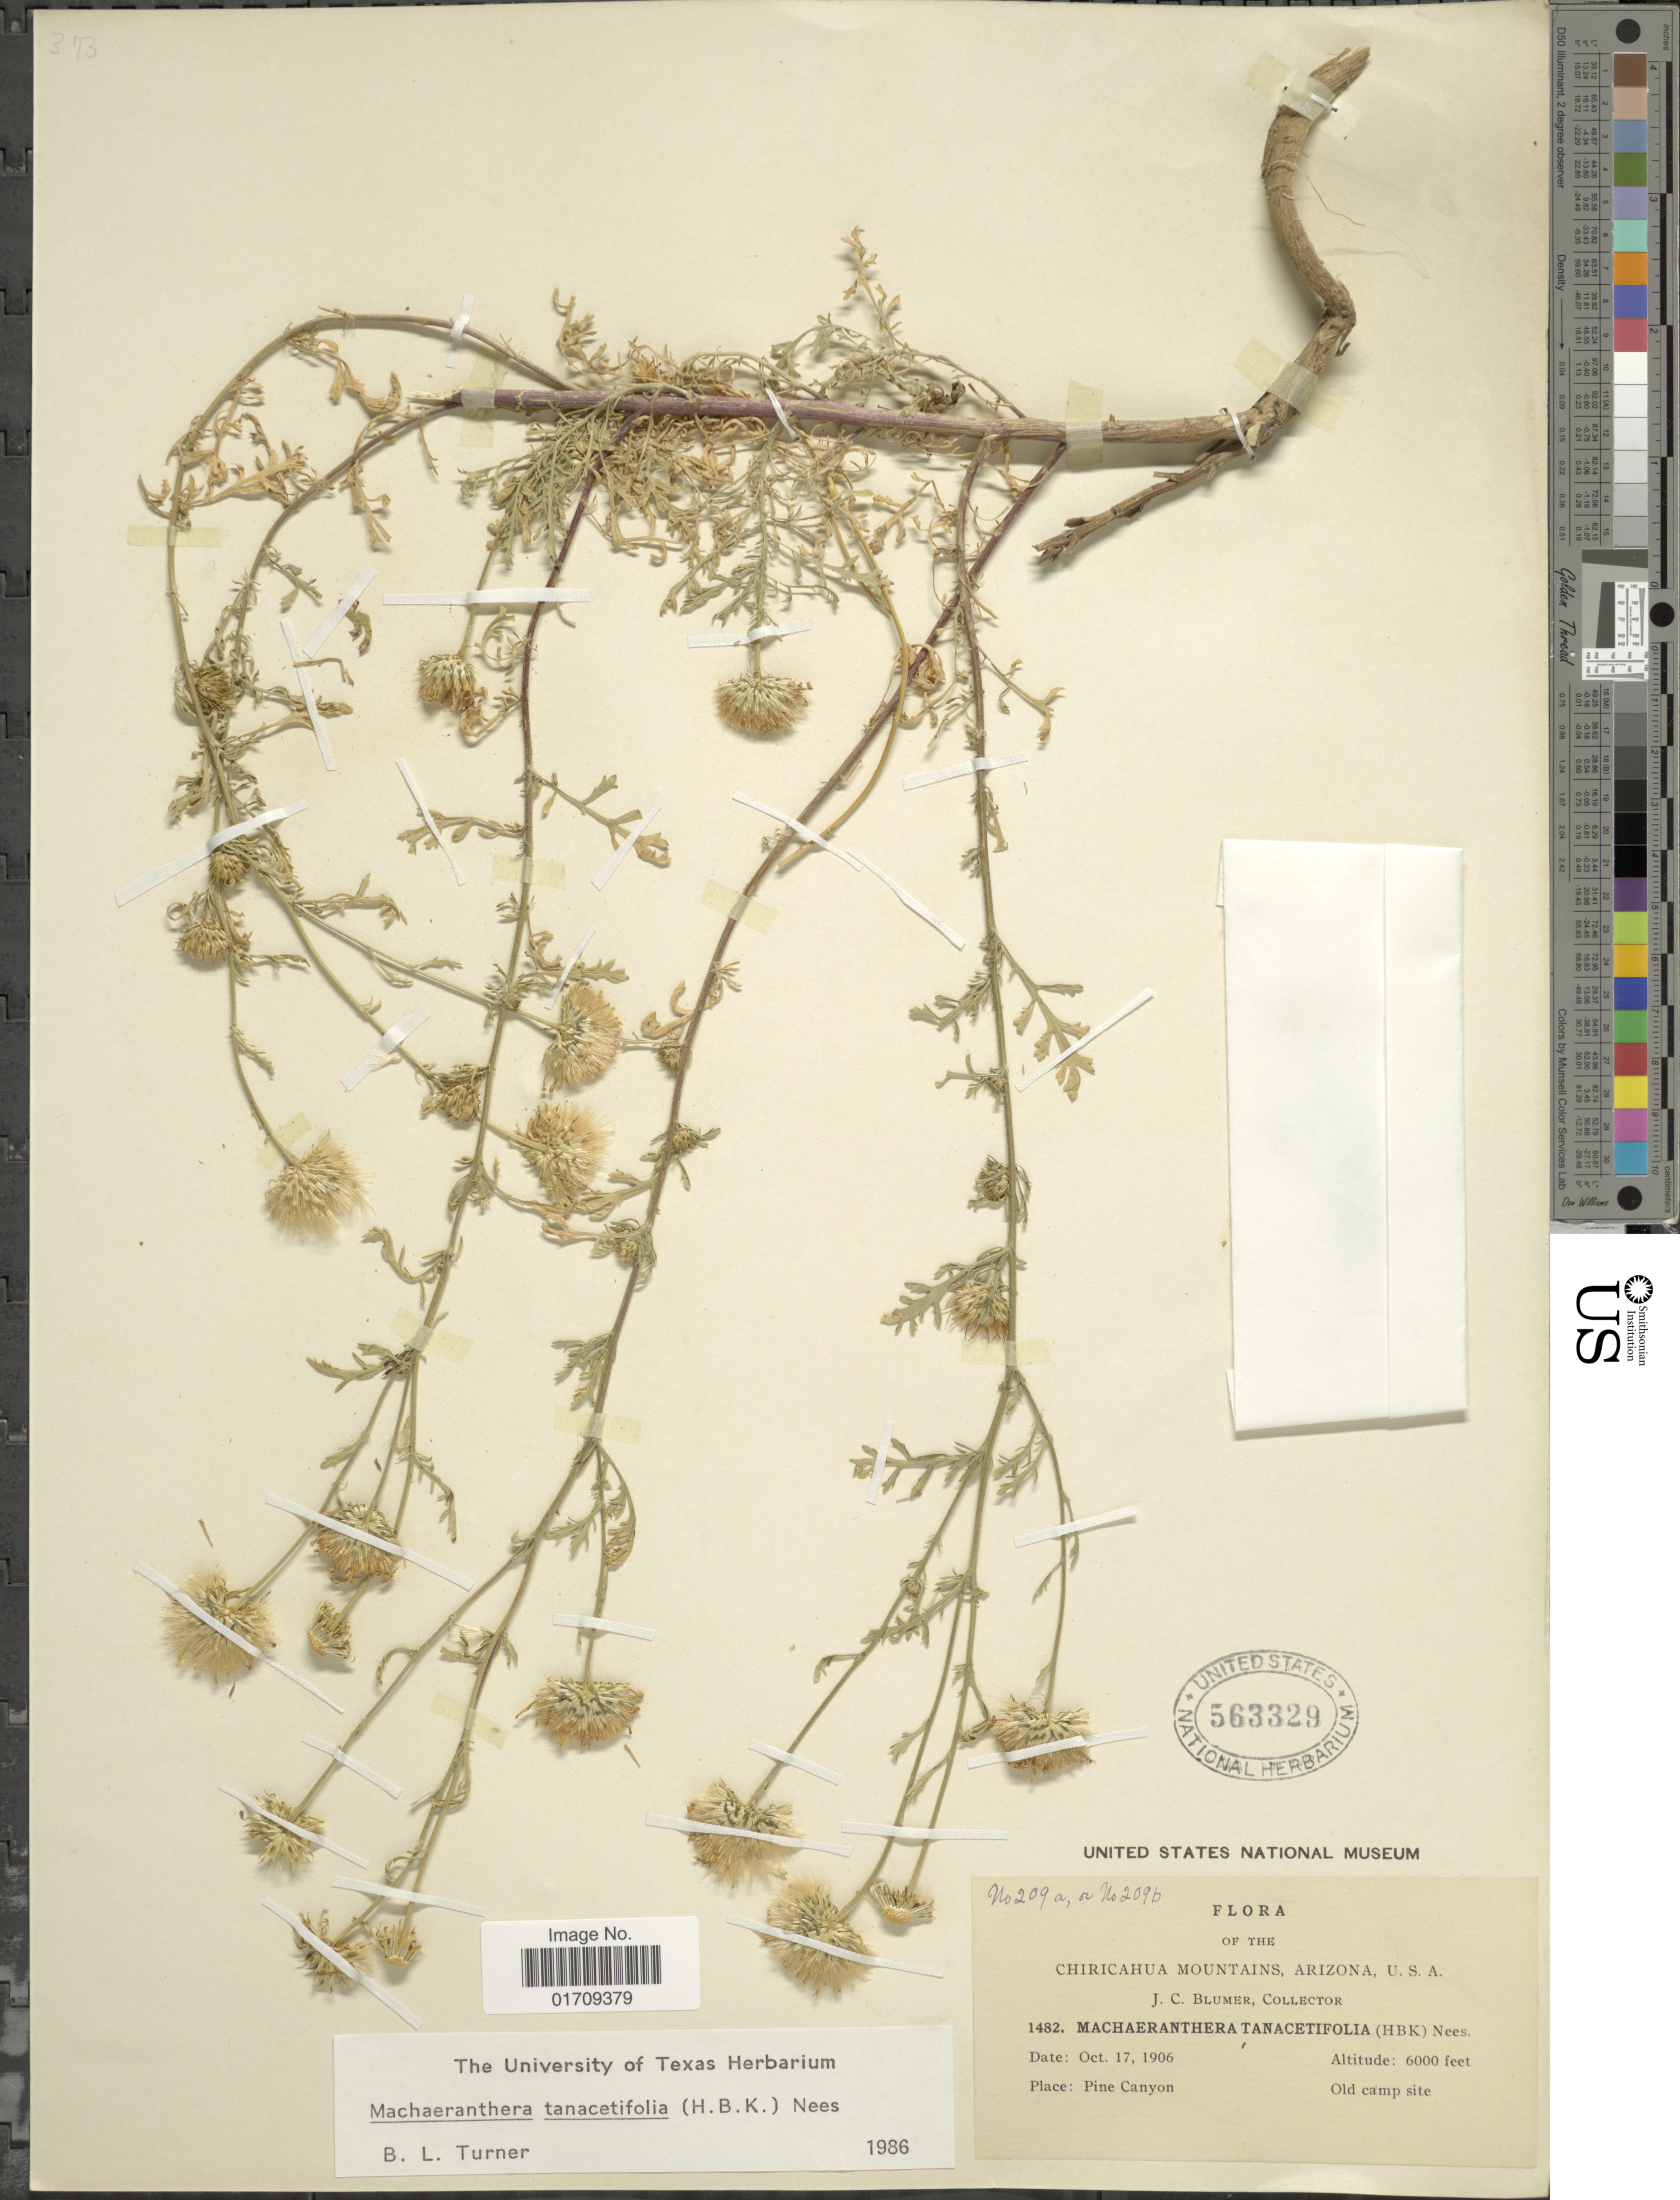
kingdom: Plantae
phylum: Tracheophyta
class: Magnoliopsida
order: Asterales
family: Asteraceae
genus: Machaeranthera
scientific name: Machaeranthera tanacetifolia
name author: (Kunth) Nees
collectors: J. C. Blumer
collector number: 1482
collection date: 1906-10-17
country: United States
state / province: Arizona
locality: Chiricahua Mountains, Pine Canyon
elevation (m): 1829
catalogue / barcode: US 563329